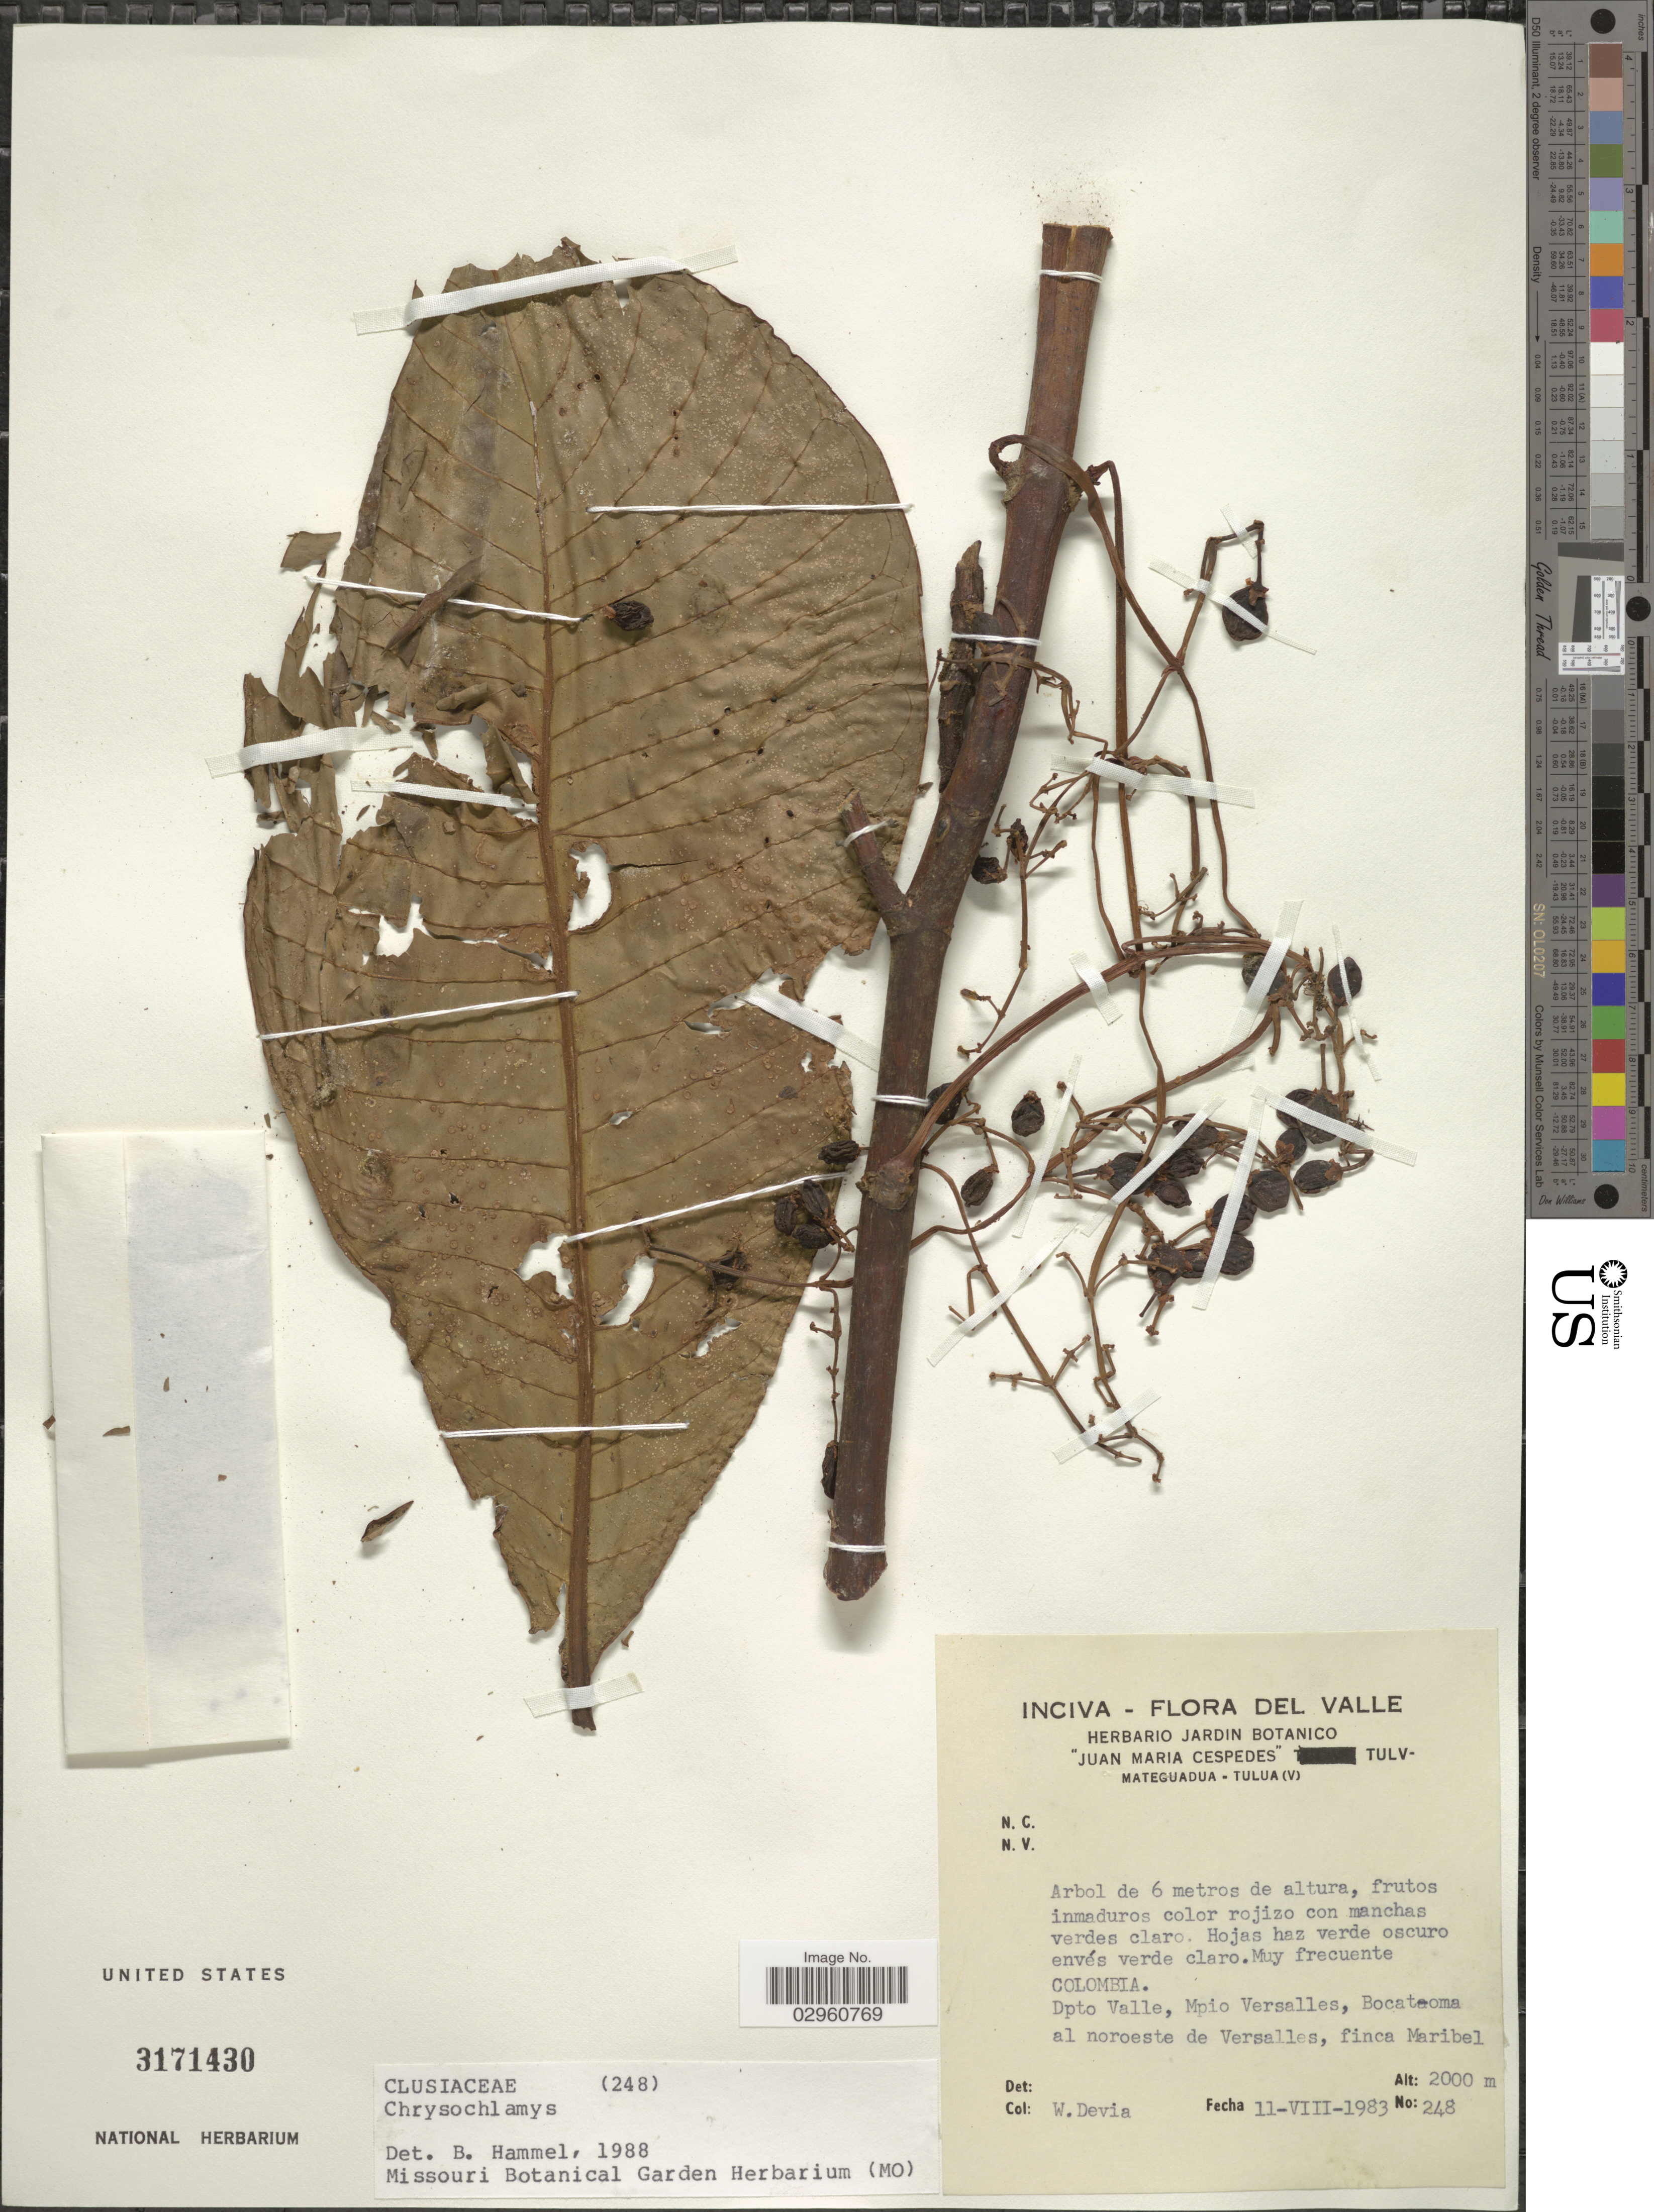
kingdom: Plantae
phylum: Tracheophyta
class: Magnoliopsida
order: Malpighiales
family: Clusiaceae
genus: Chrysochlamys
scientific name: Chrysochlamys sp.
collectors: W. Devia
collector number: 248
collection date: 1983-08-11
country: Colombia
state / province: Valle del Cauca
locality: Dpto Valle, Mpio Versalles, Bocat-oma al noroeste de Versalles, finca Maribel.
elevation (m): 2000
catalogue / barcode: US 3171430